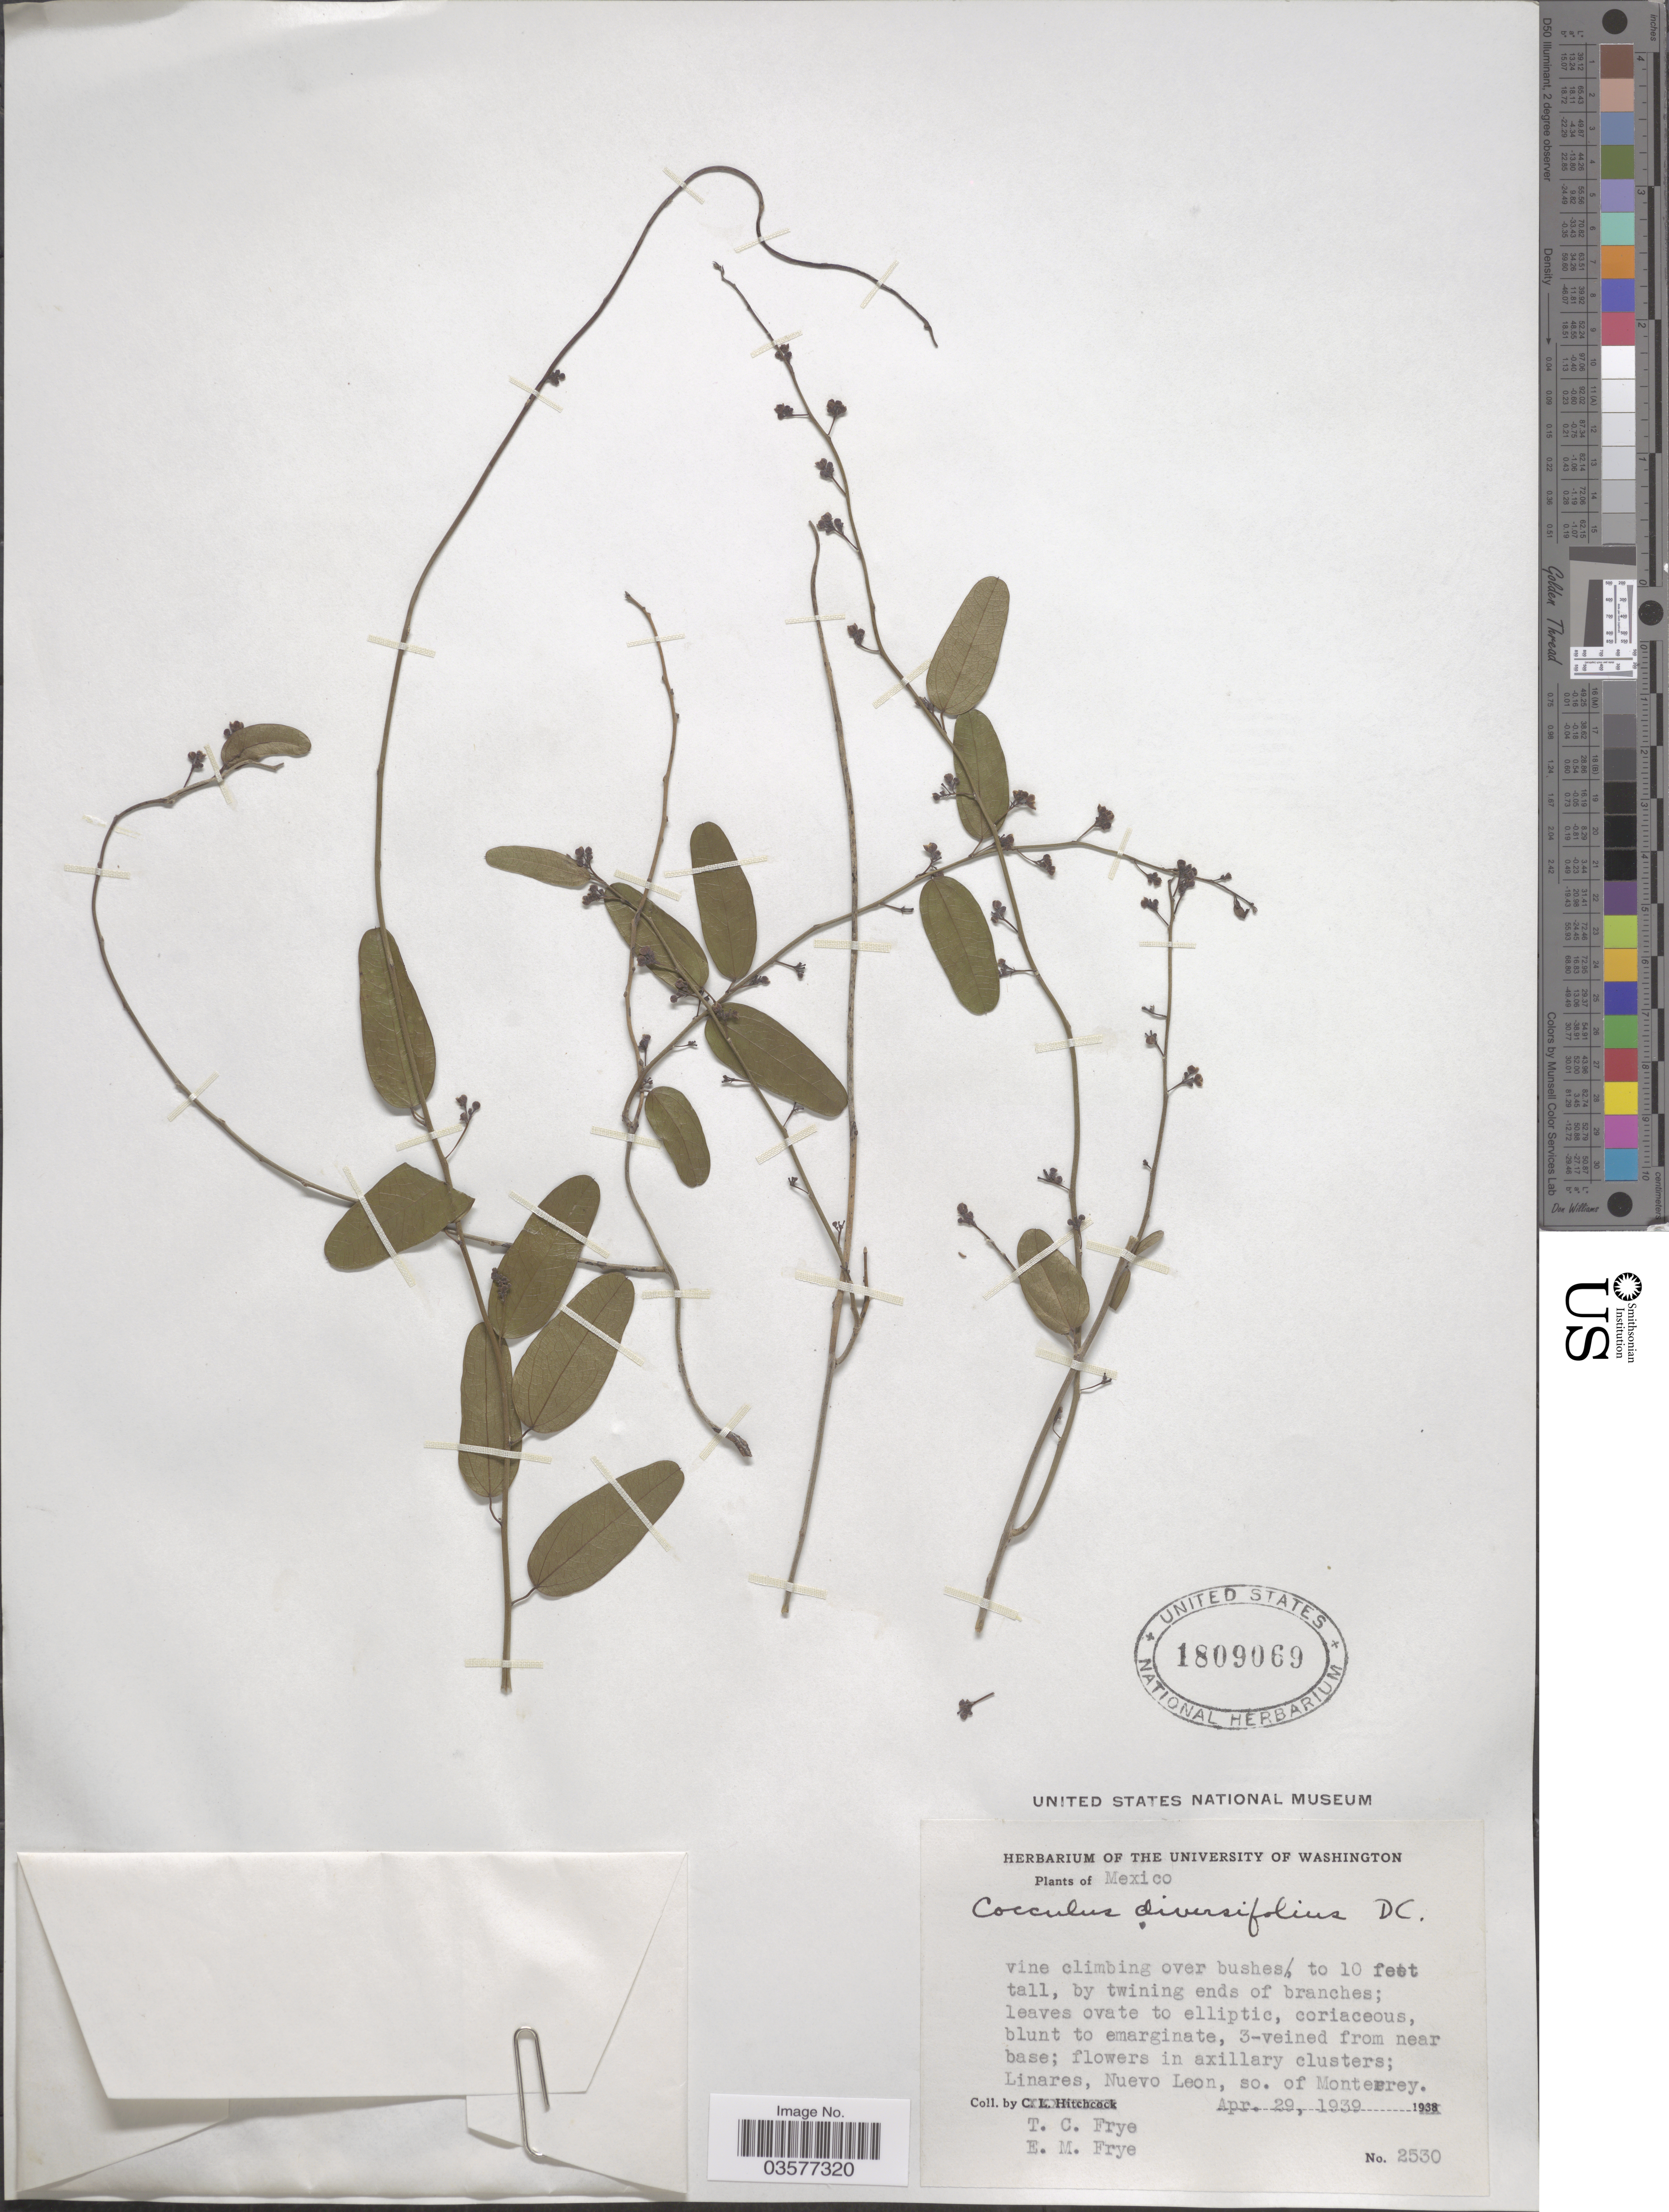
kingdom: Plantae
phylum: Tracheophyta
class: Magnoliopsida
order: Ranunculales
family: Menispermaceae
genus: Cocculus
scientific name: Cocculus diversifolius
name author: DC.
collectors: T. C. Frye & E. Frye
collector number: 2530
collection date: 1939-04-29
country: Mexico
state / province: Nuevo León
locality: Linares, so. of Monterrey.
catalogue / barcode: US 1809069